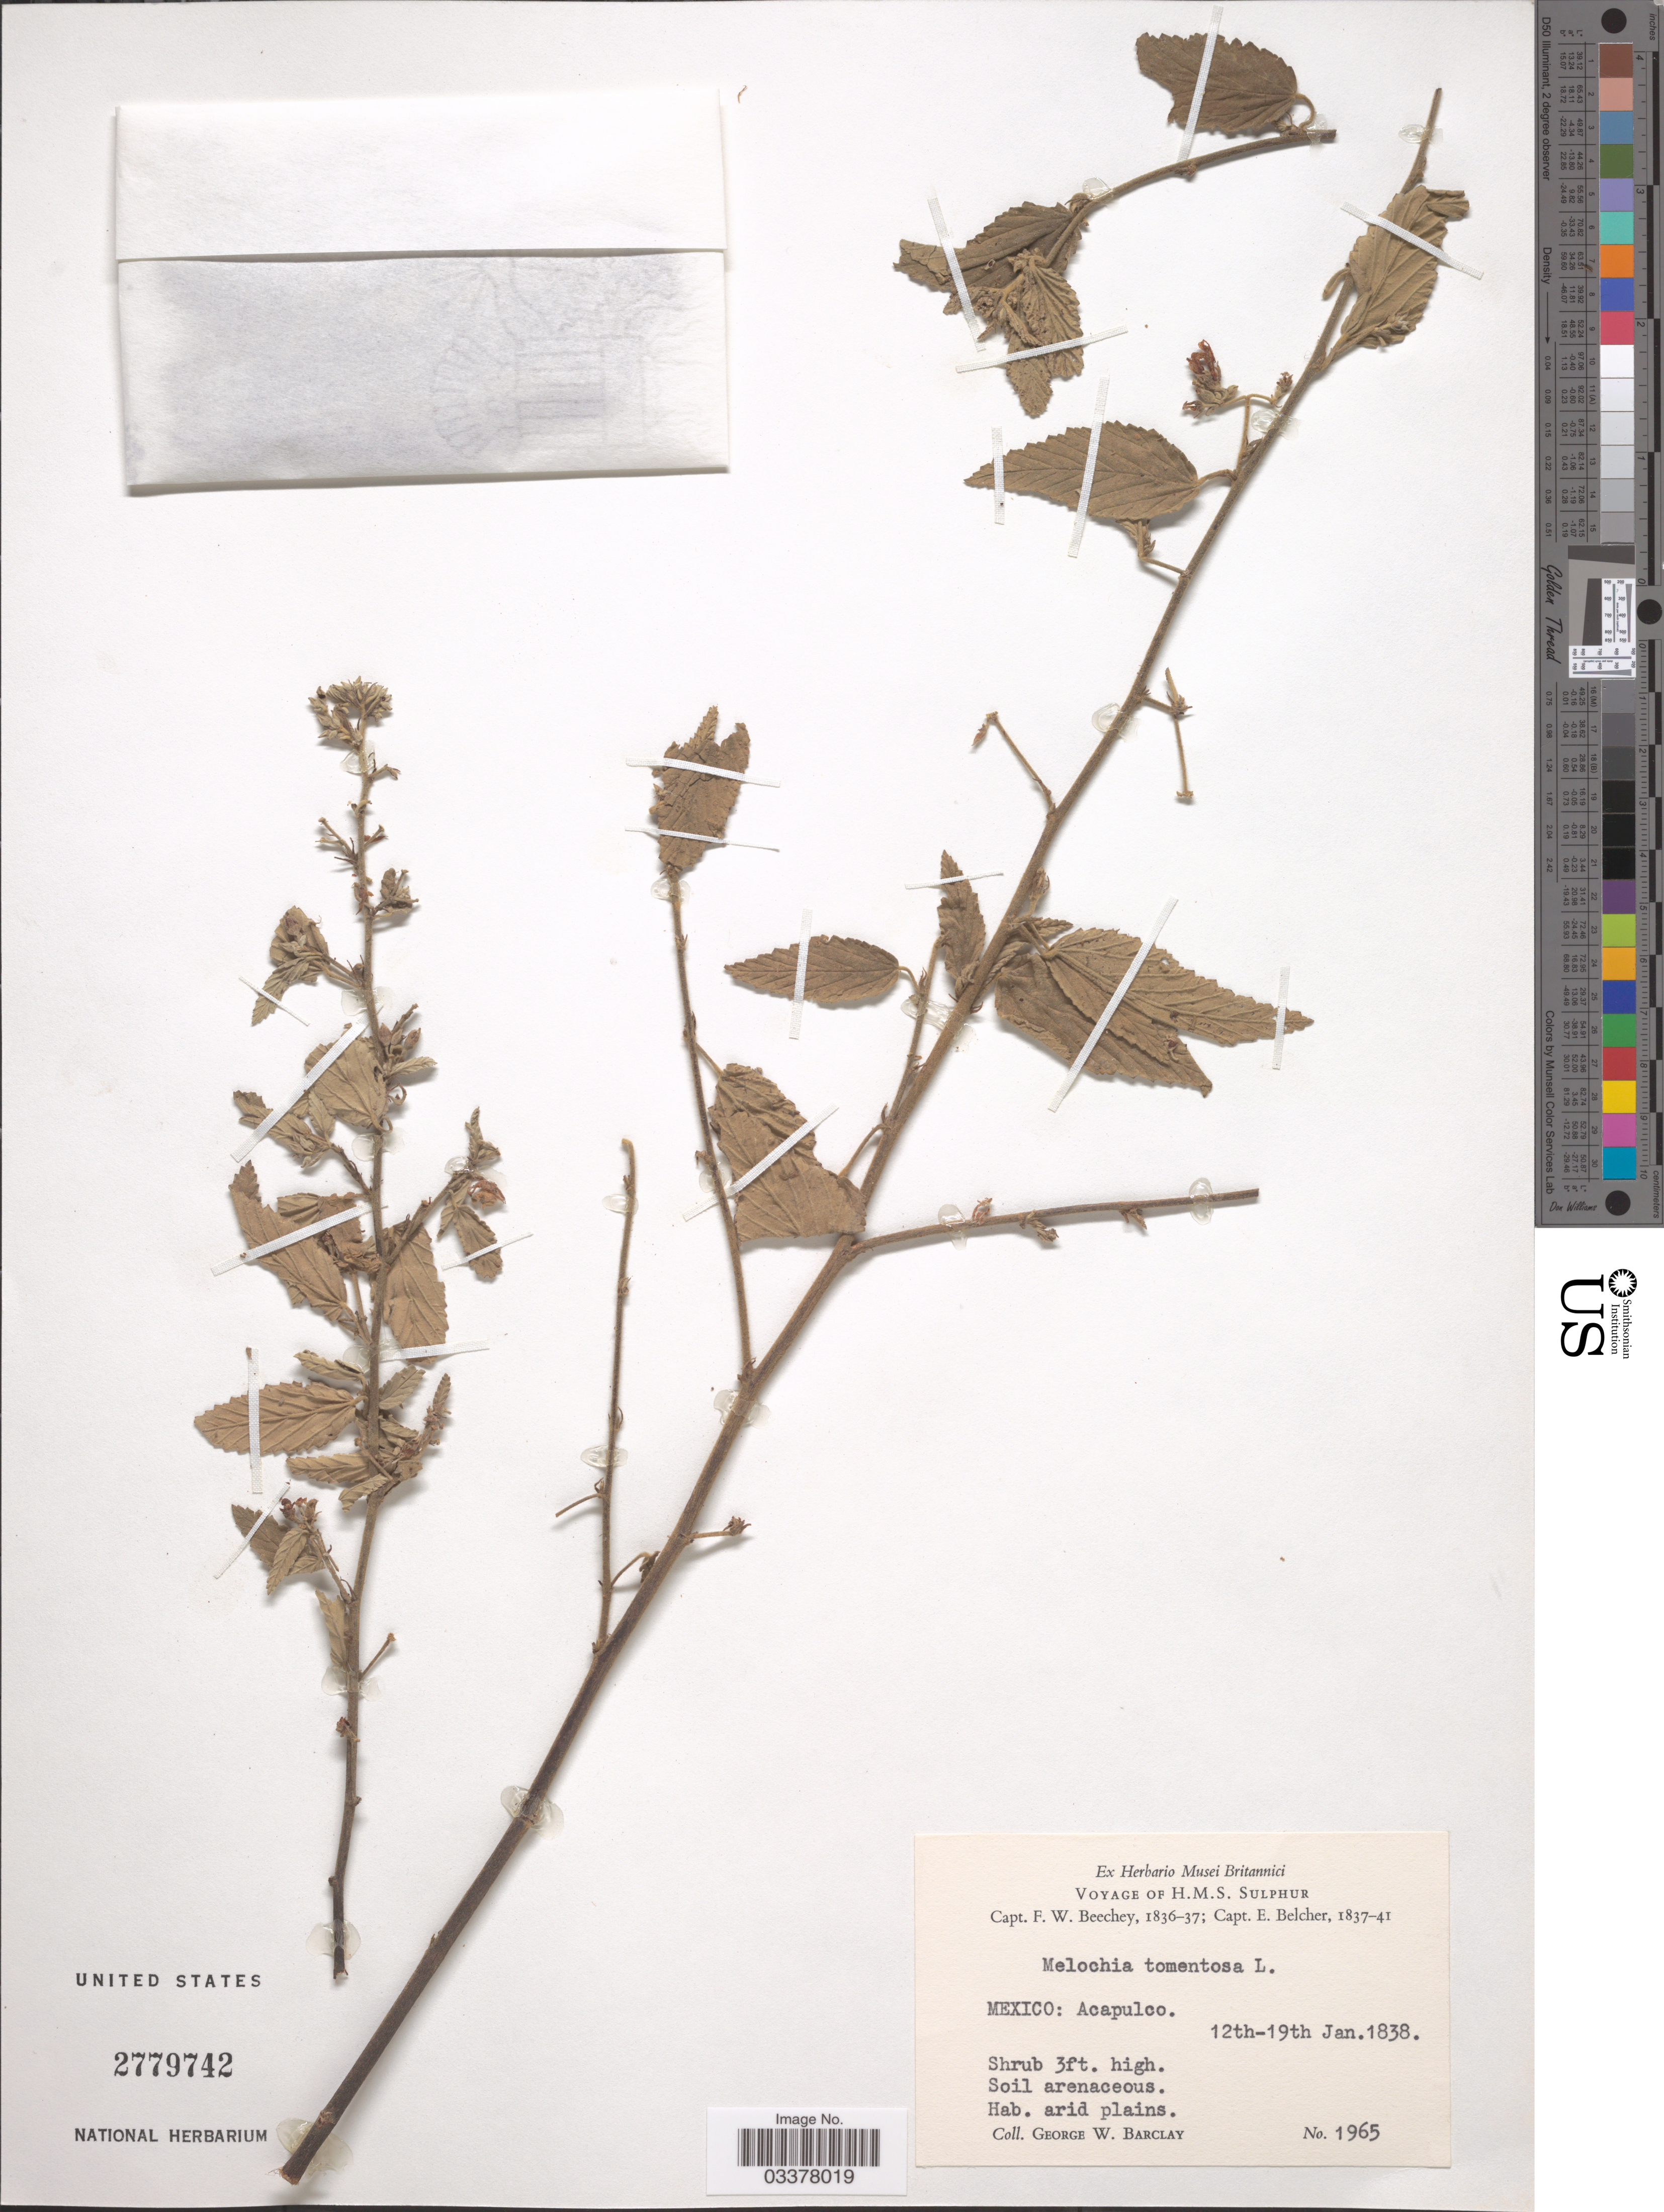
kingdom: Plantae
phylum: Tracheophyta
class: Magnoliopsida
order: Malvales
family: Malvaceae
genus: Melochia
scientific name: Melochia tomentosa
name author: L.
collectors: G. W. Barclay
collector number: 1965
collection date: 1838-01-12/1938-01-19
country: Mexico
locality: Acapulco.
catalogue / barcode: US 2779742